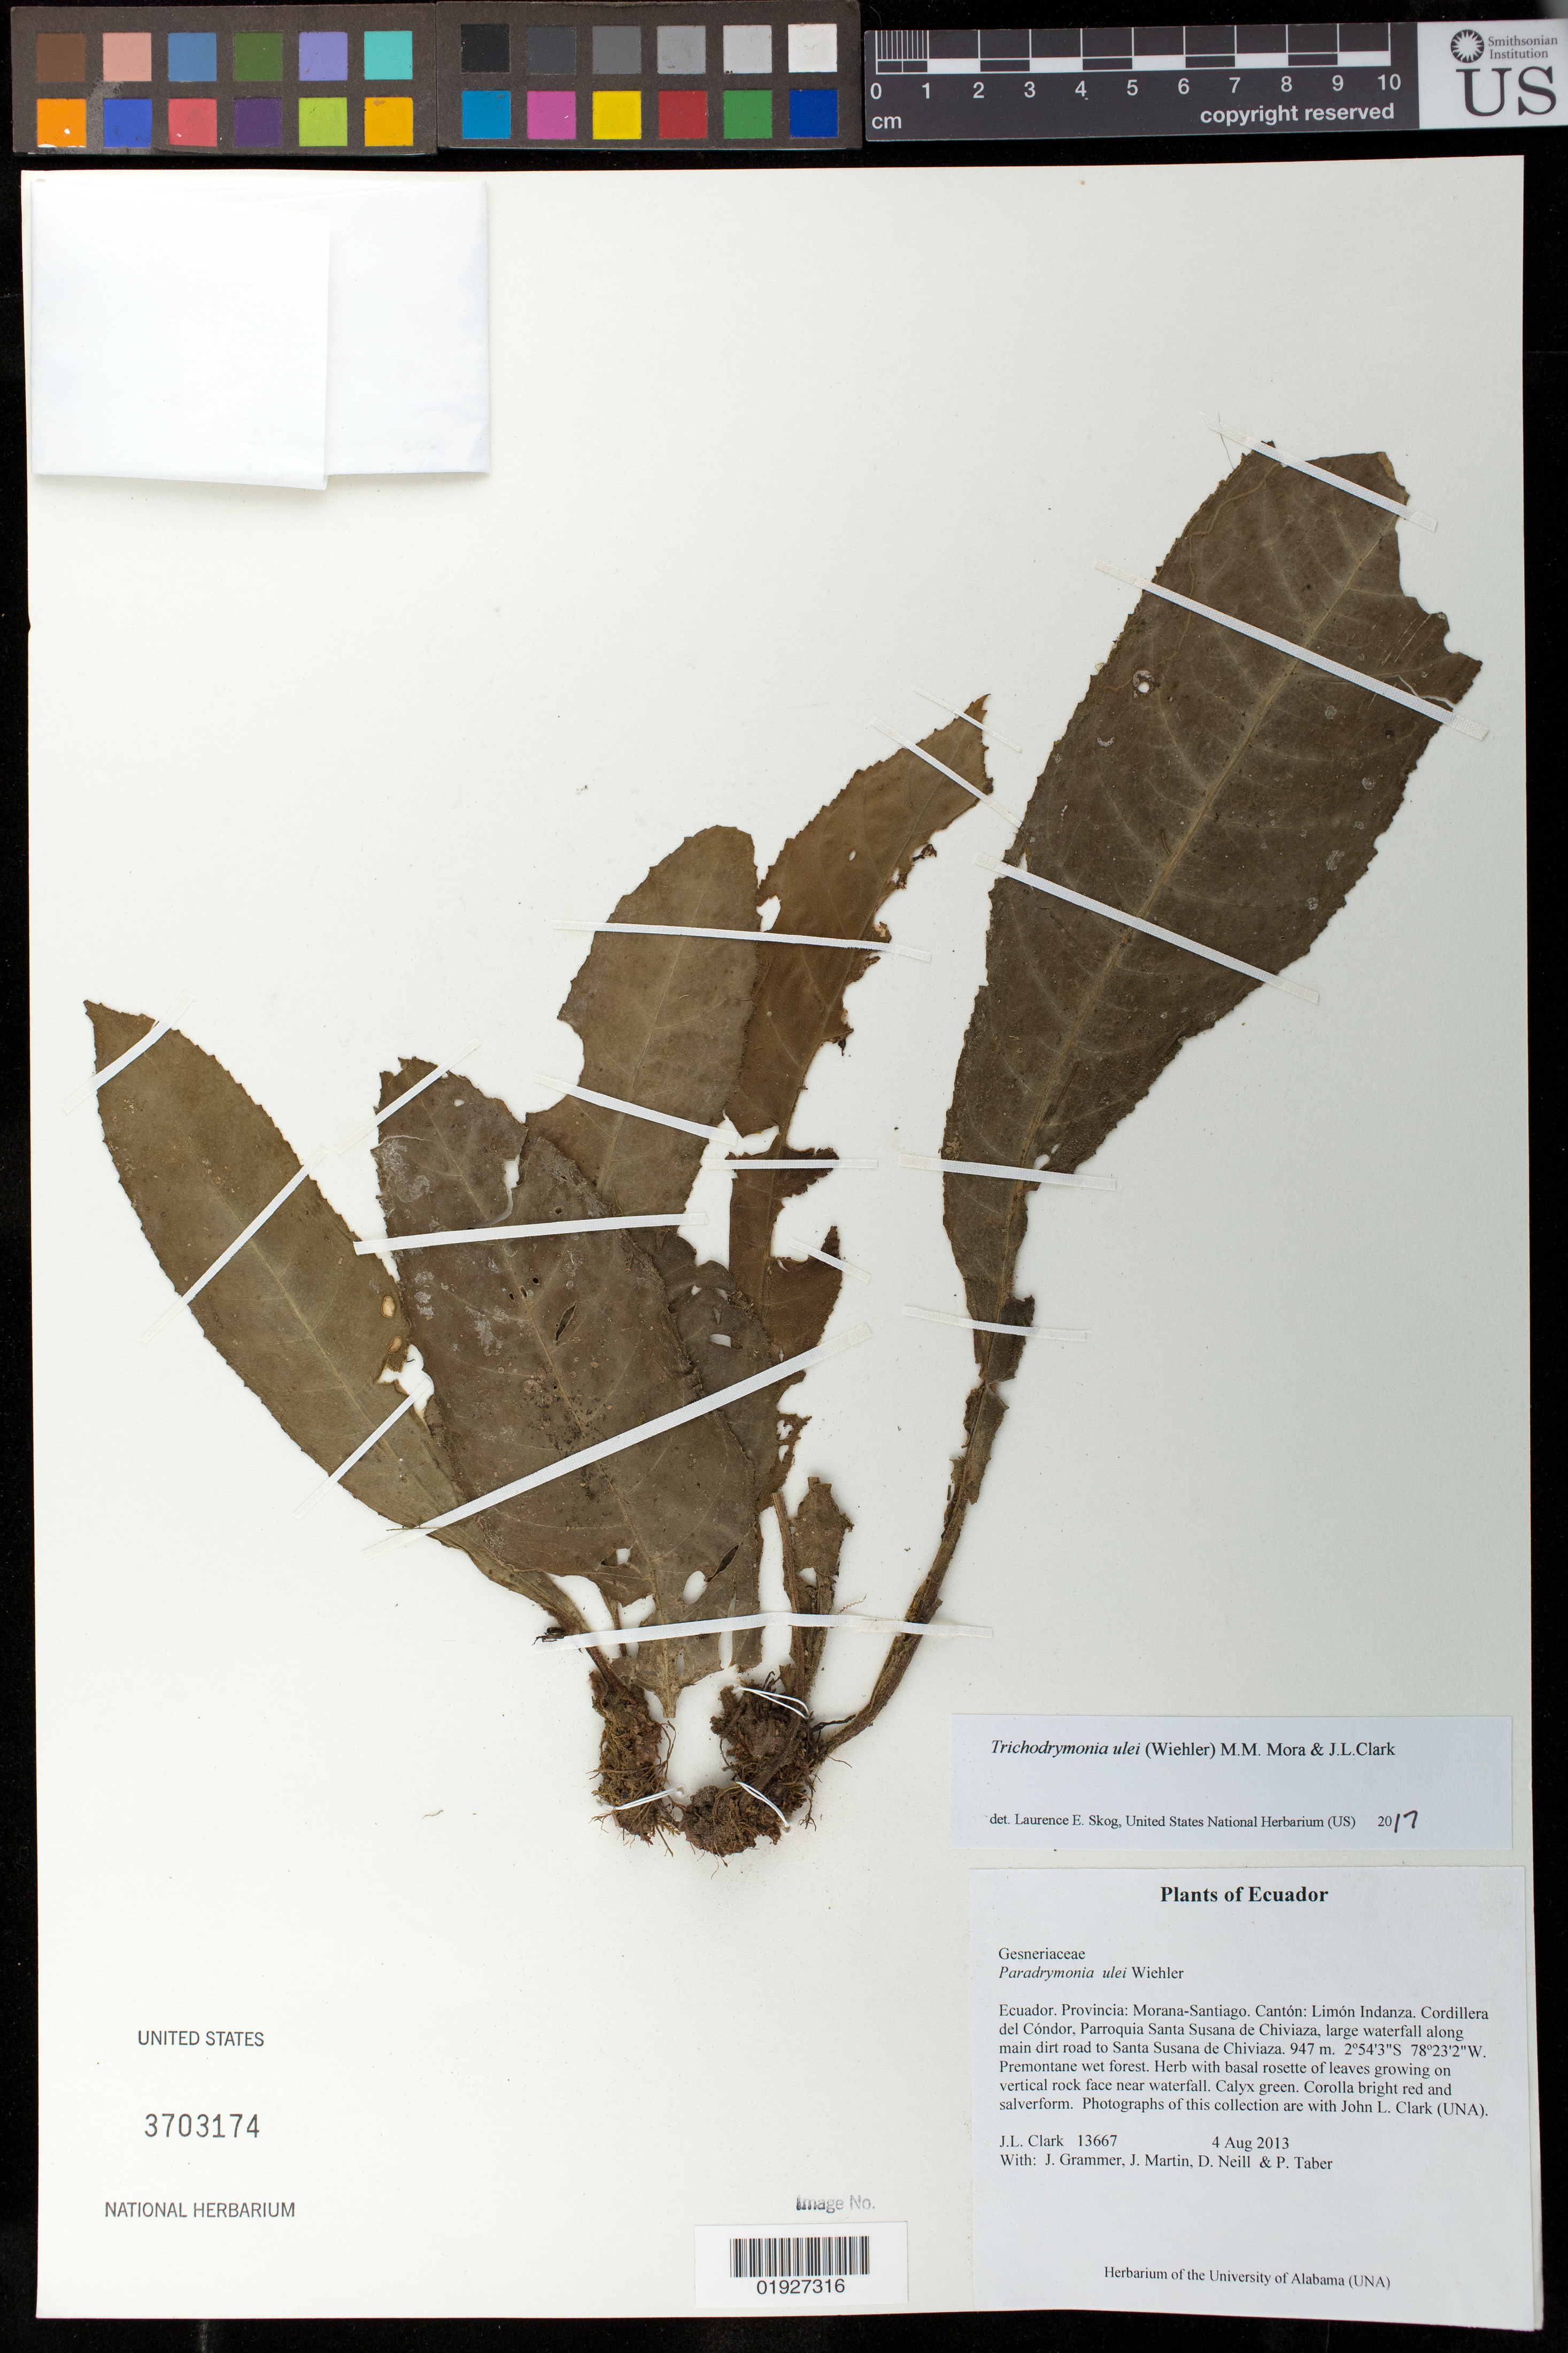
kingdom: Plantae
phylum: Tracheophyta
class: Magnoliopsida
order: Lamiales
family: Gesneriaceae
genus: Trichodrymonia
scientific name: Trichodrymonia ulei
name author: (Wiehler) M.M. Mora & J.L. Clark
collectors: J. L. Clark, J. Grammer, J. Martin, D. Neill & P. Taber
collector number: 13667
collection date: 2013-08-04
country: Ecuador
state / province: Morona-Santiago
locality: Canton: Limon Indanza. Cordillera del Condor, Parroquia Santa Susana de Chiviaza, large waterfall along main dirt road to Santa Susana de Chiviaza.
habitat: Premontane wet forest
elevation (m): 947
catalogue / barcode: US 3703174